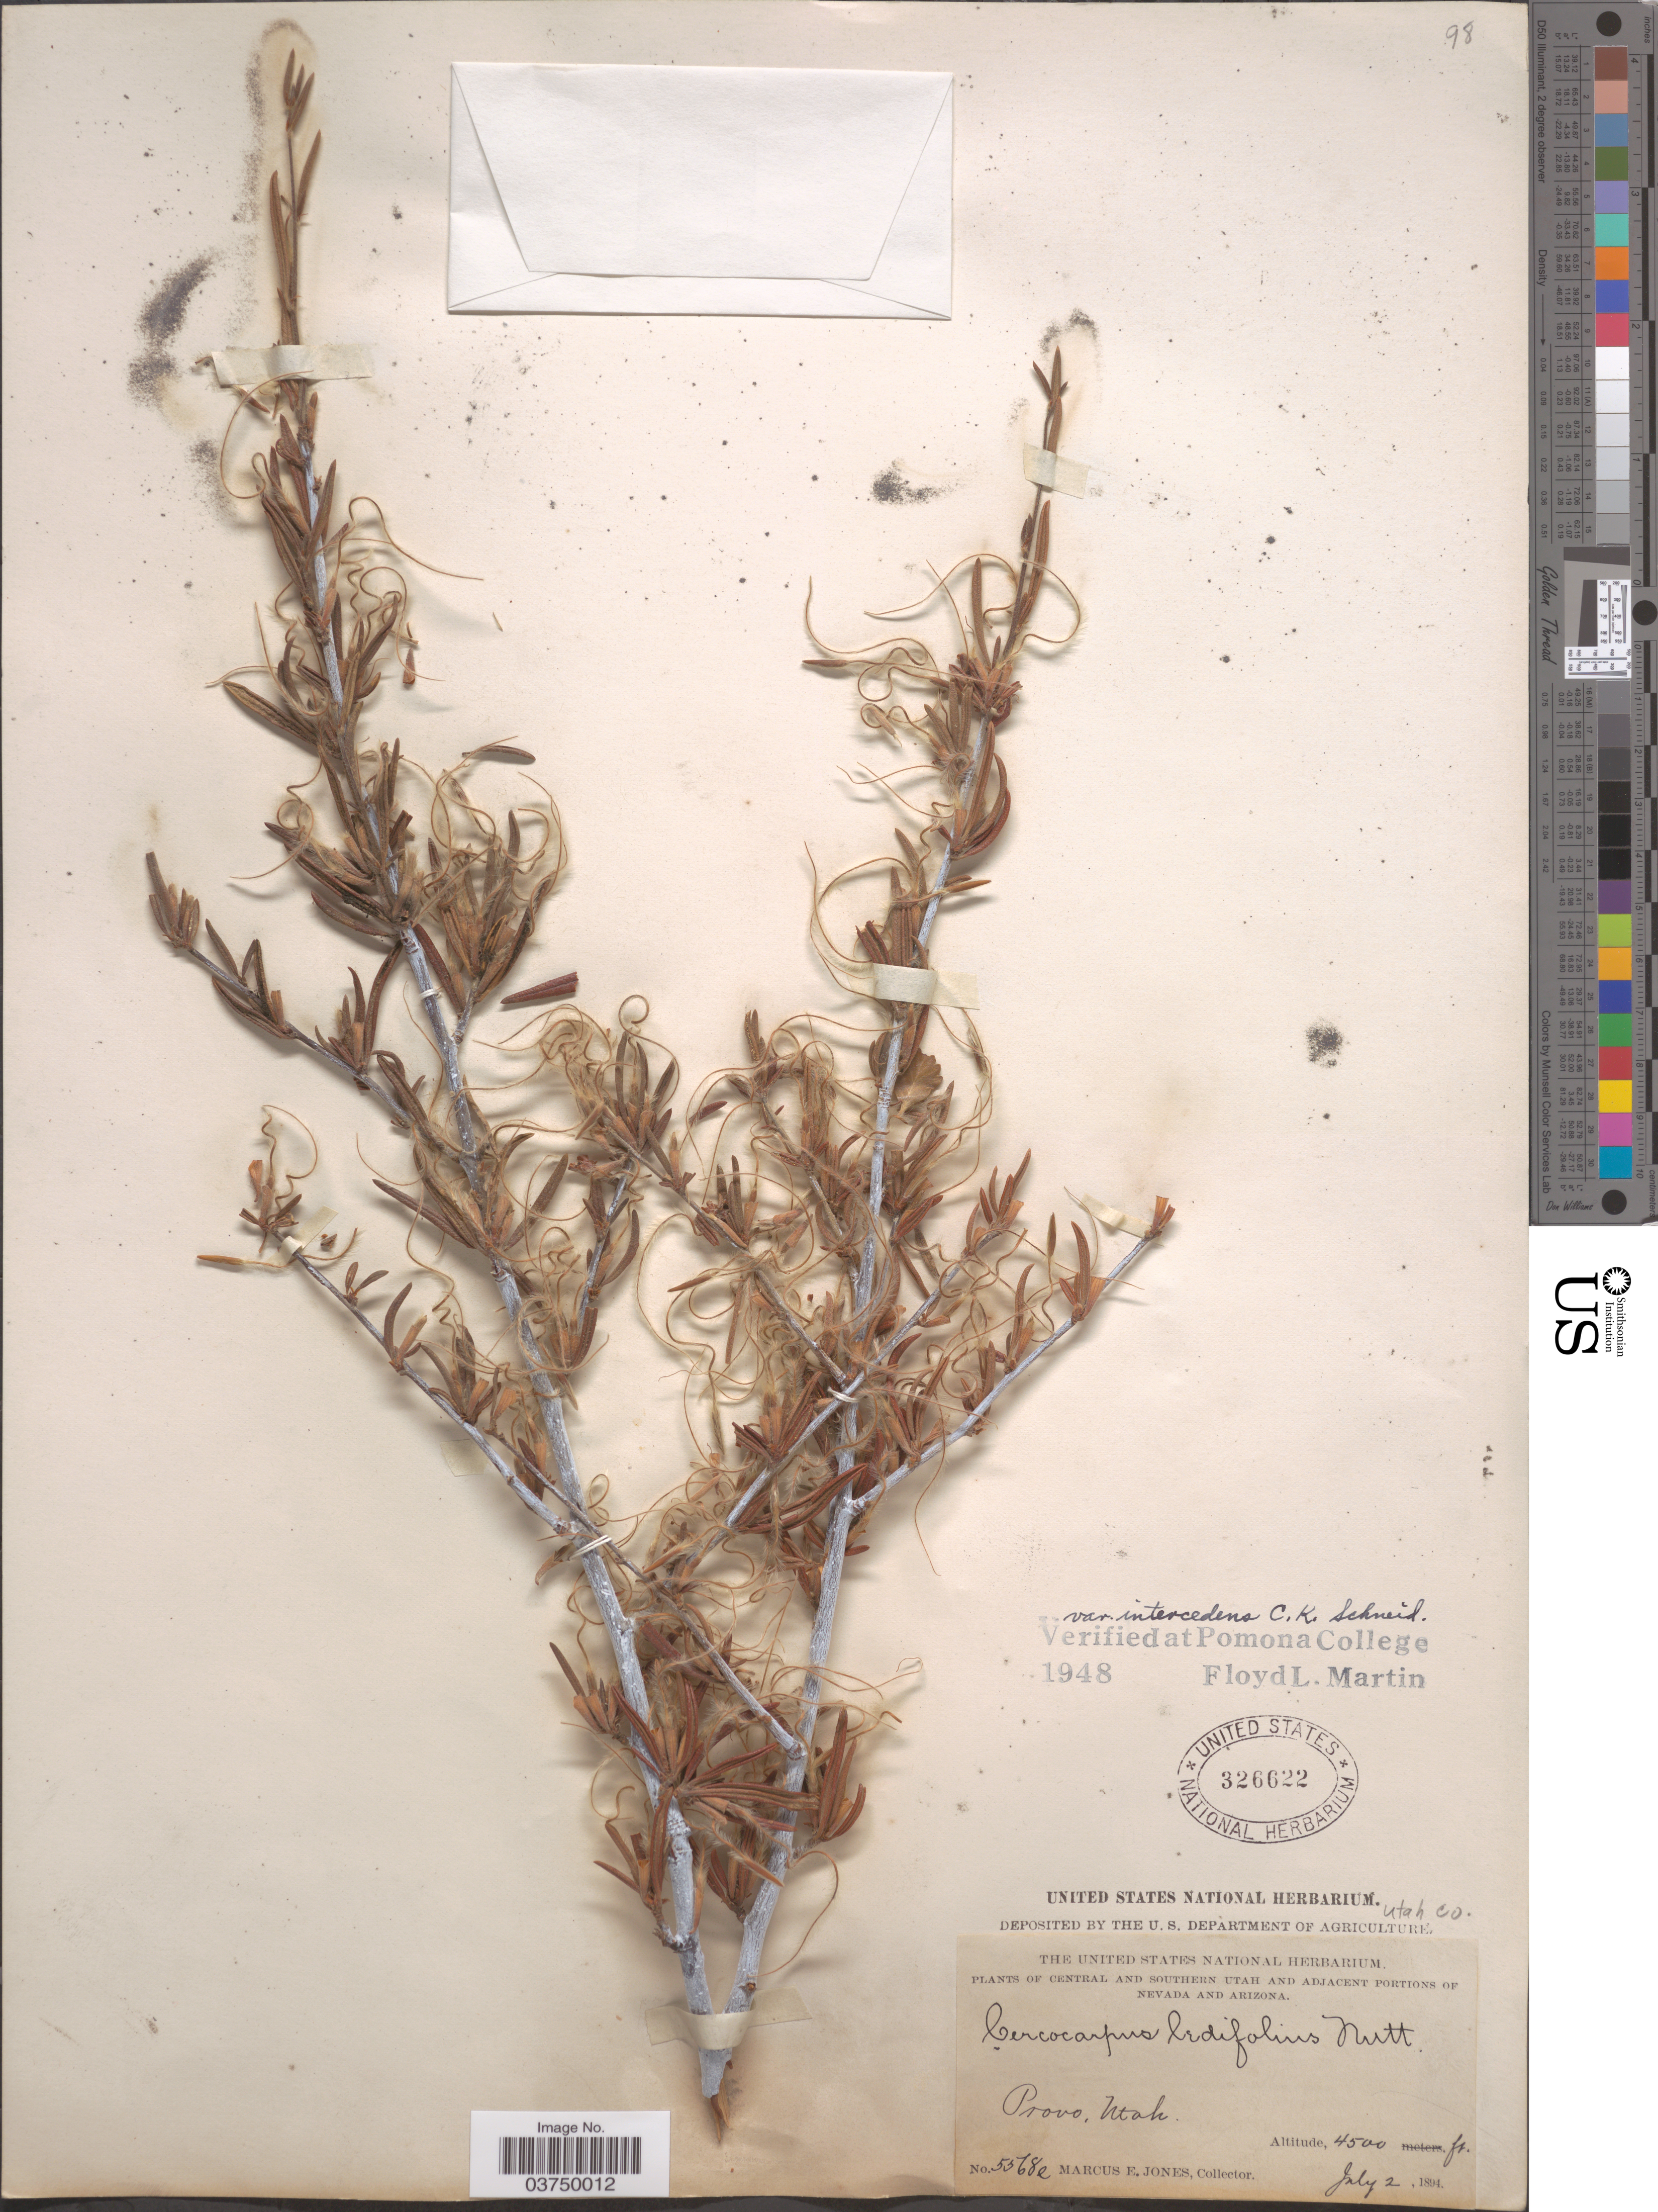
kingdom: Plantae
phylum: Tracheophyta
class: Magnoliopsida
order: Rosales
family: Rosaceae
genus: Cercocarpus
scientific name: Cercocarpus ledifolius var. intercedens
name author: C.K. Schneid.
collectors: M. E. Jones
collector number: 5568e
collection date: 1894-07-02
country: United States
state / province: Utah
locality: Central and Southern Utah. Provo. Utah Co.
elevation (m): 1372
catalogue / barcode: US 326622